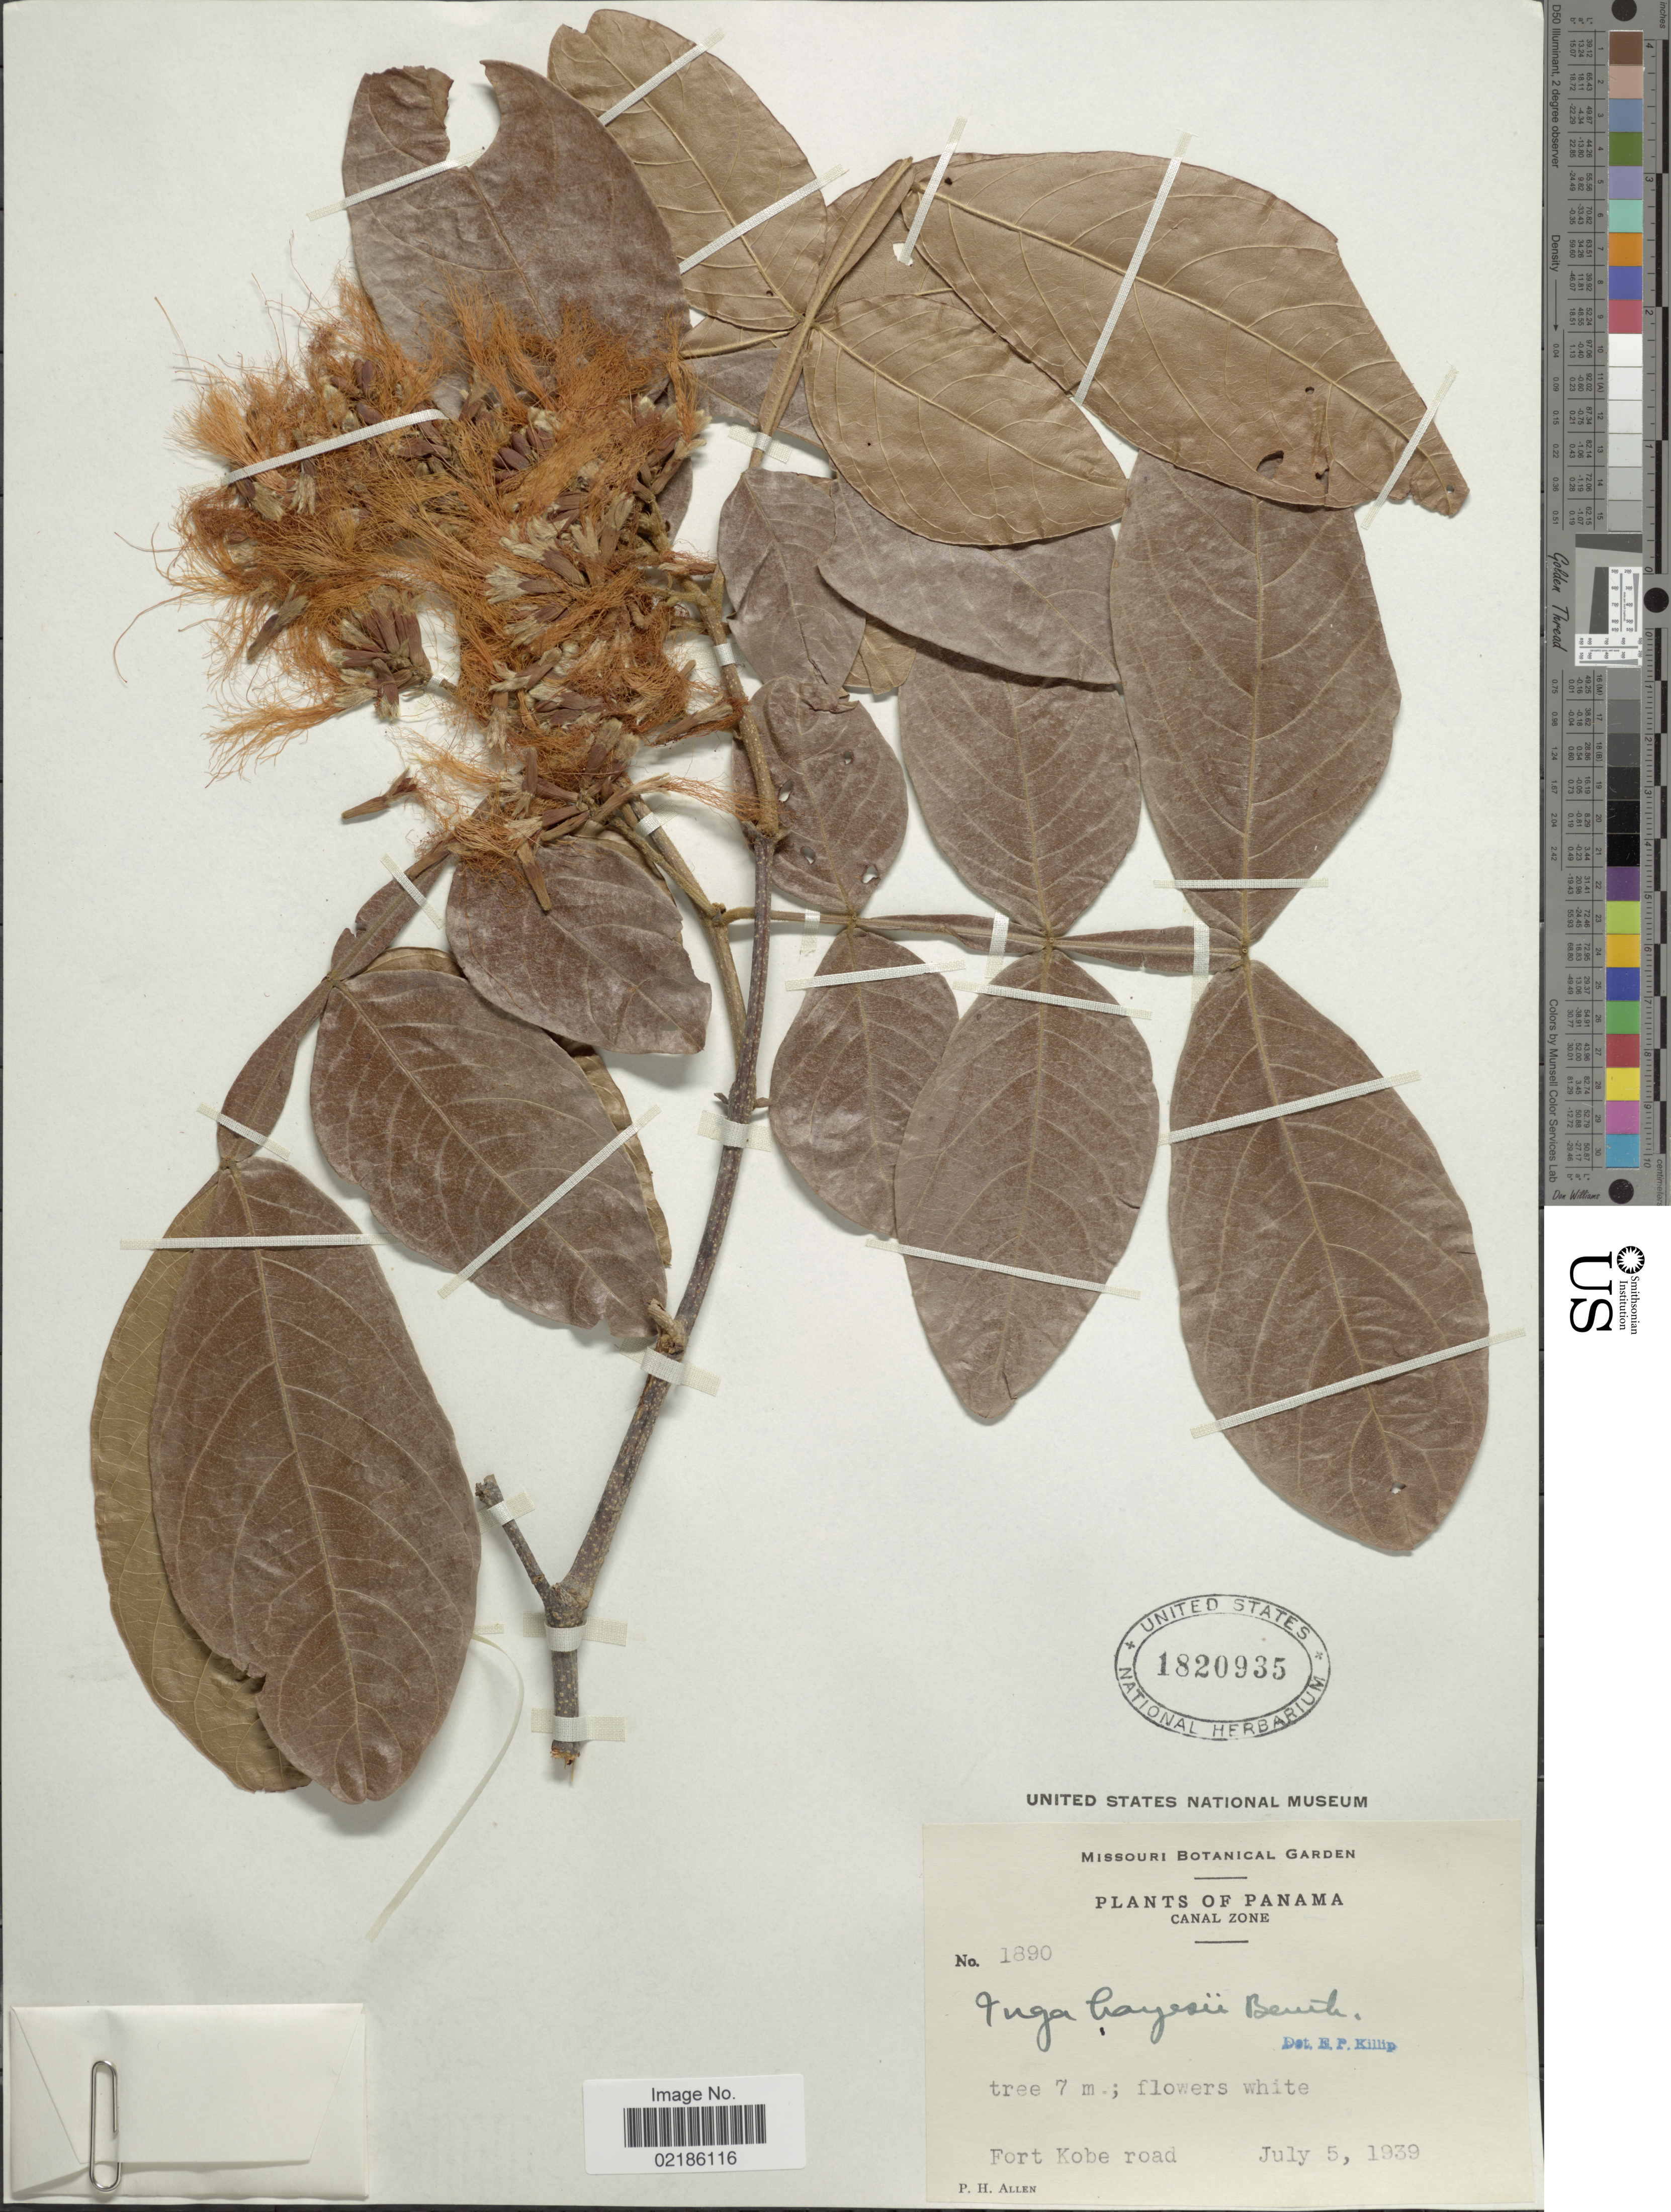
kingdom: Plantae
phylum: Tracheophyta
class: Magnoliopsida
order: Fabales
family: Fabaceae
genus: Inga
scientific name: Inga hayesii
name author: Benth.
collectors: P. H. Allen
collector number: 1890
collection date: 1939-07-05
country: Panama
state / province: Colón / Panamá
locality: Canal Zone. Fort Kobe road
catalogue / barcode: US 1820935